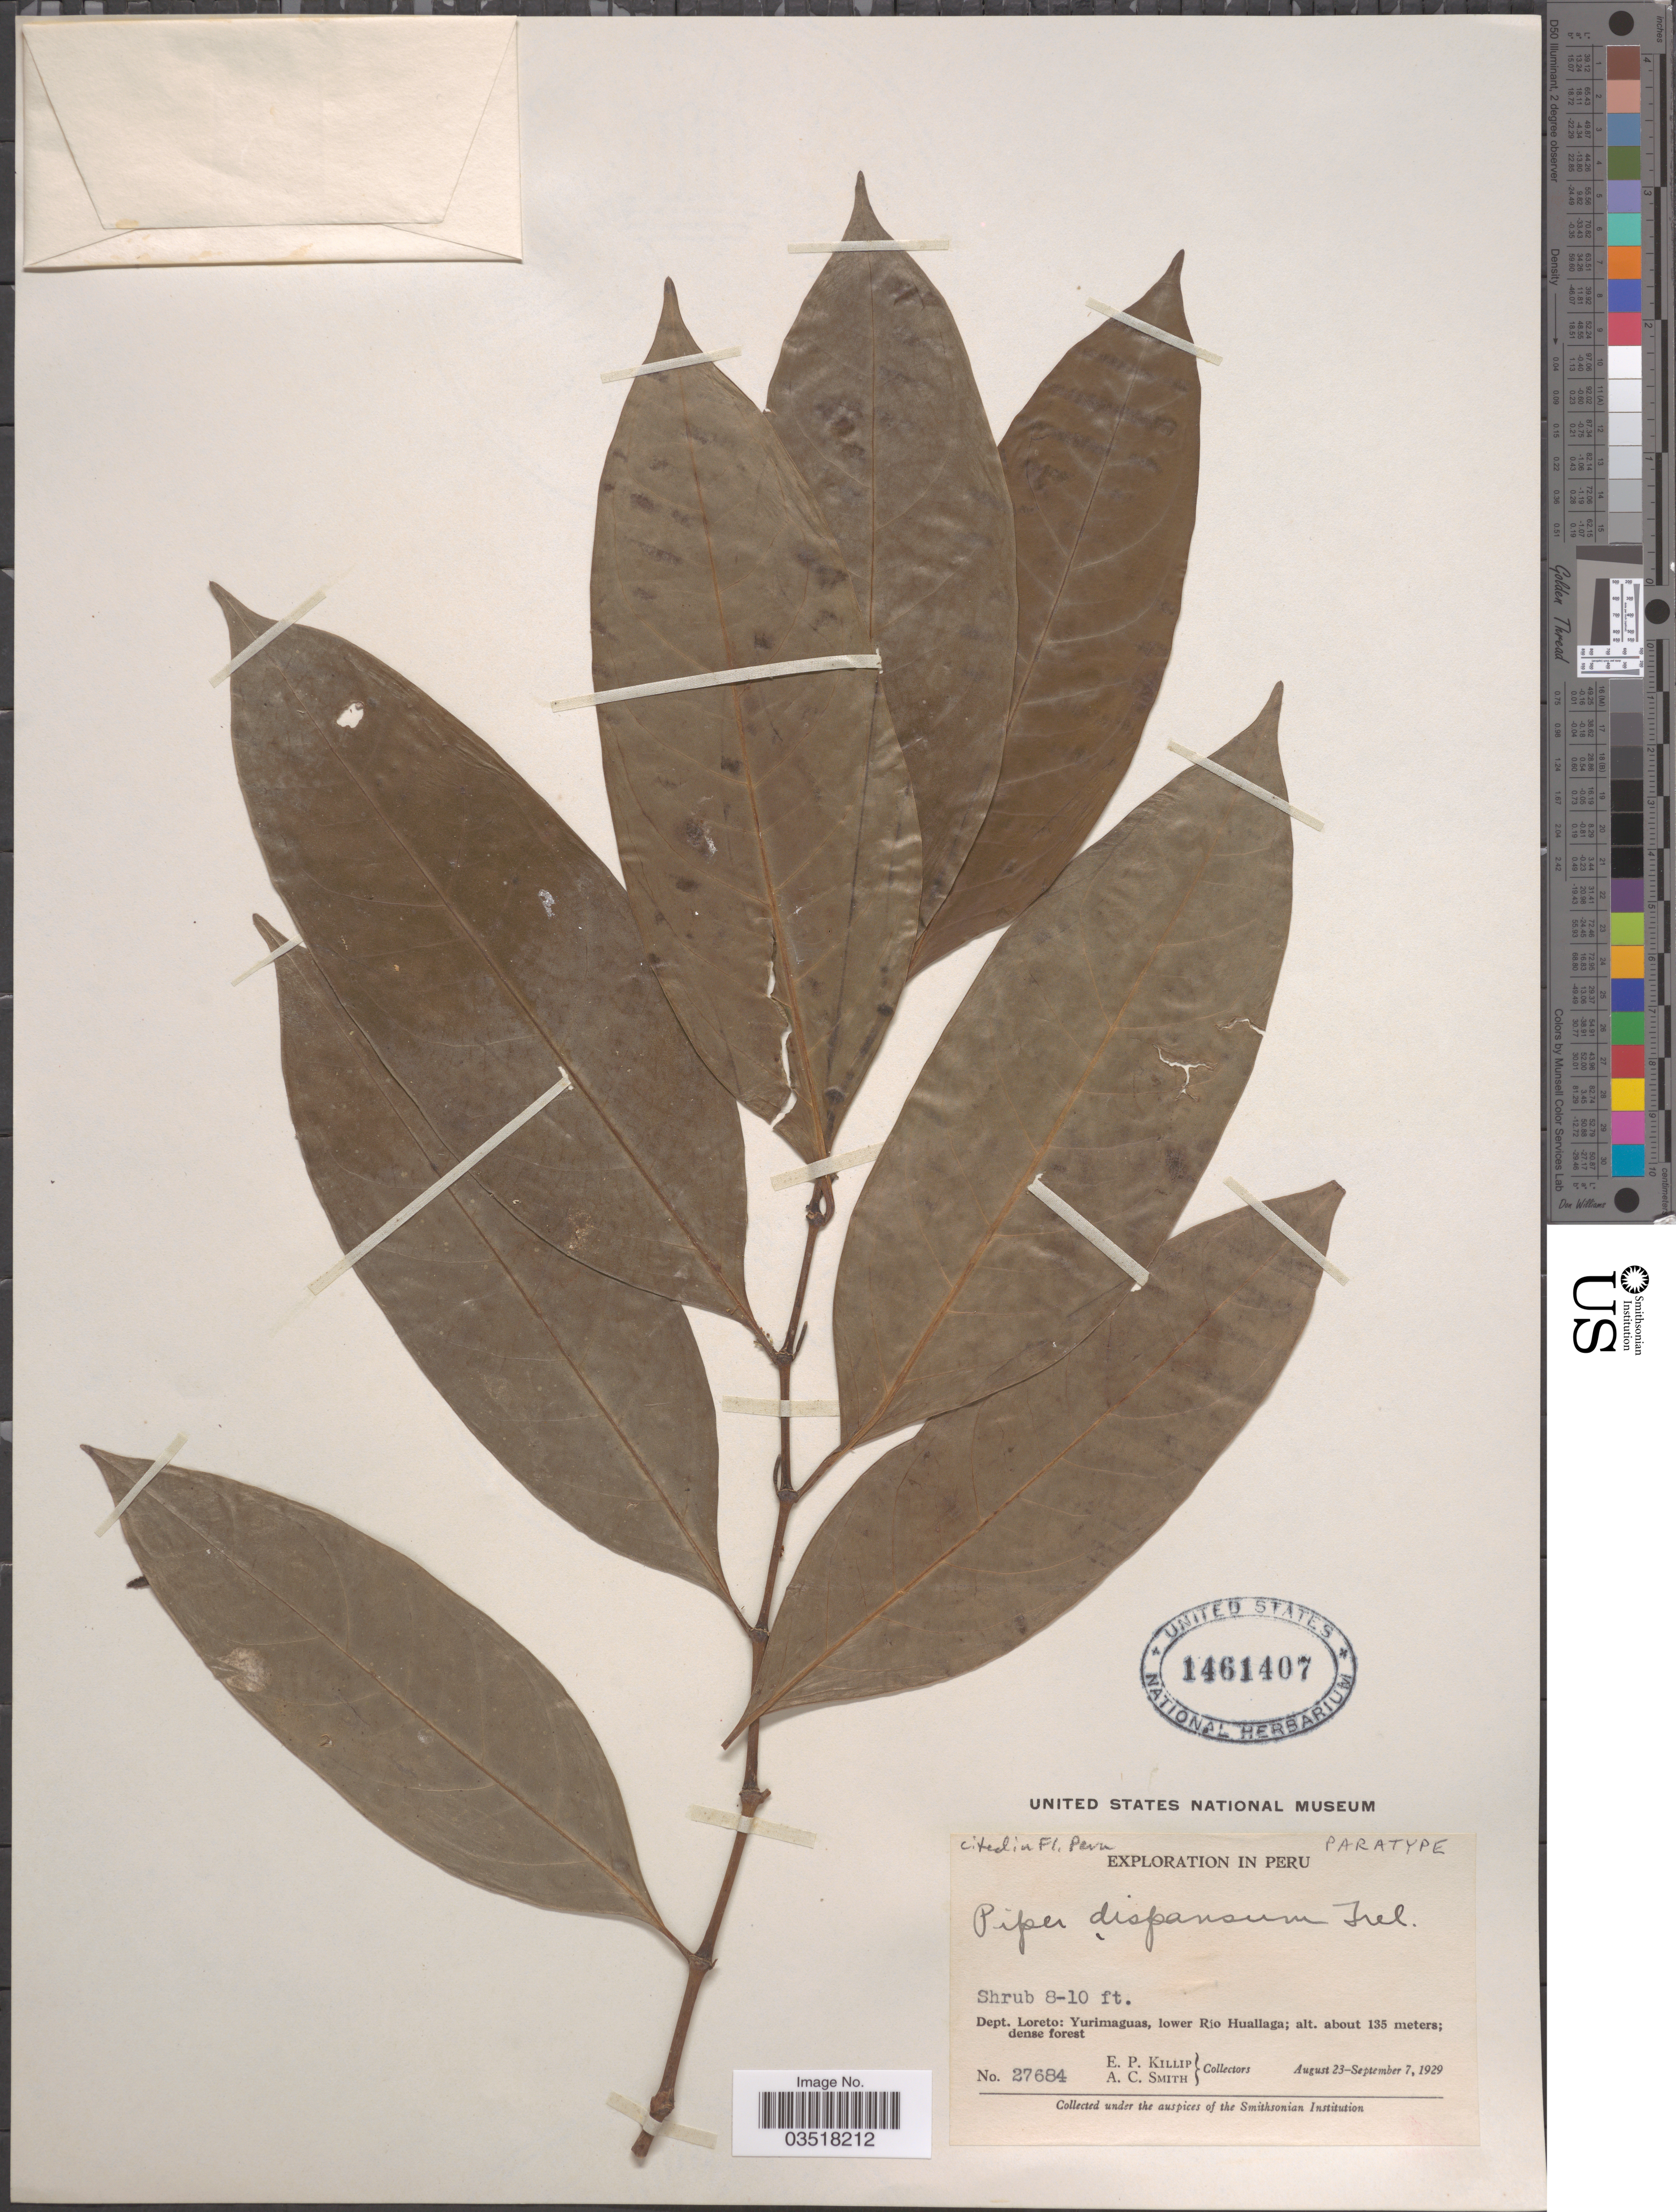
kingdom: Plantae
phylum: Tracheophyta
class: Magnoliopsida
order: Piperales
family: Piperaceae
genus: Piper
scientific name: Piper dispansum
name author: Trel. in J.F. Macbr.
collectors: E. P. Killip & A. C. Smith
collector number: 27684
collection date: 1929-08-23/1929-09-07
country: Peru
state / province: Loreto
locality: Dept. Loreto: Yurimaguas, lower Río Huallaga.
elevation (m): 135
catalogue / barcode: US 1461407